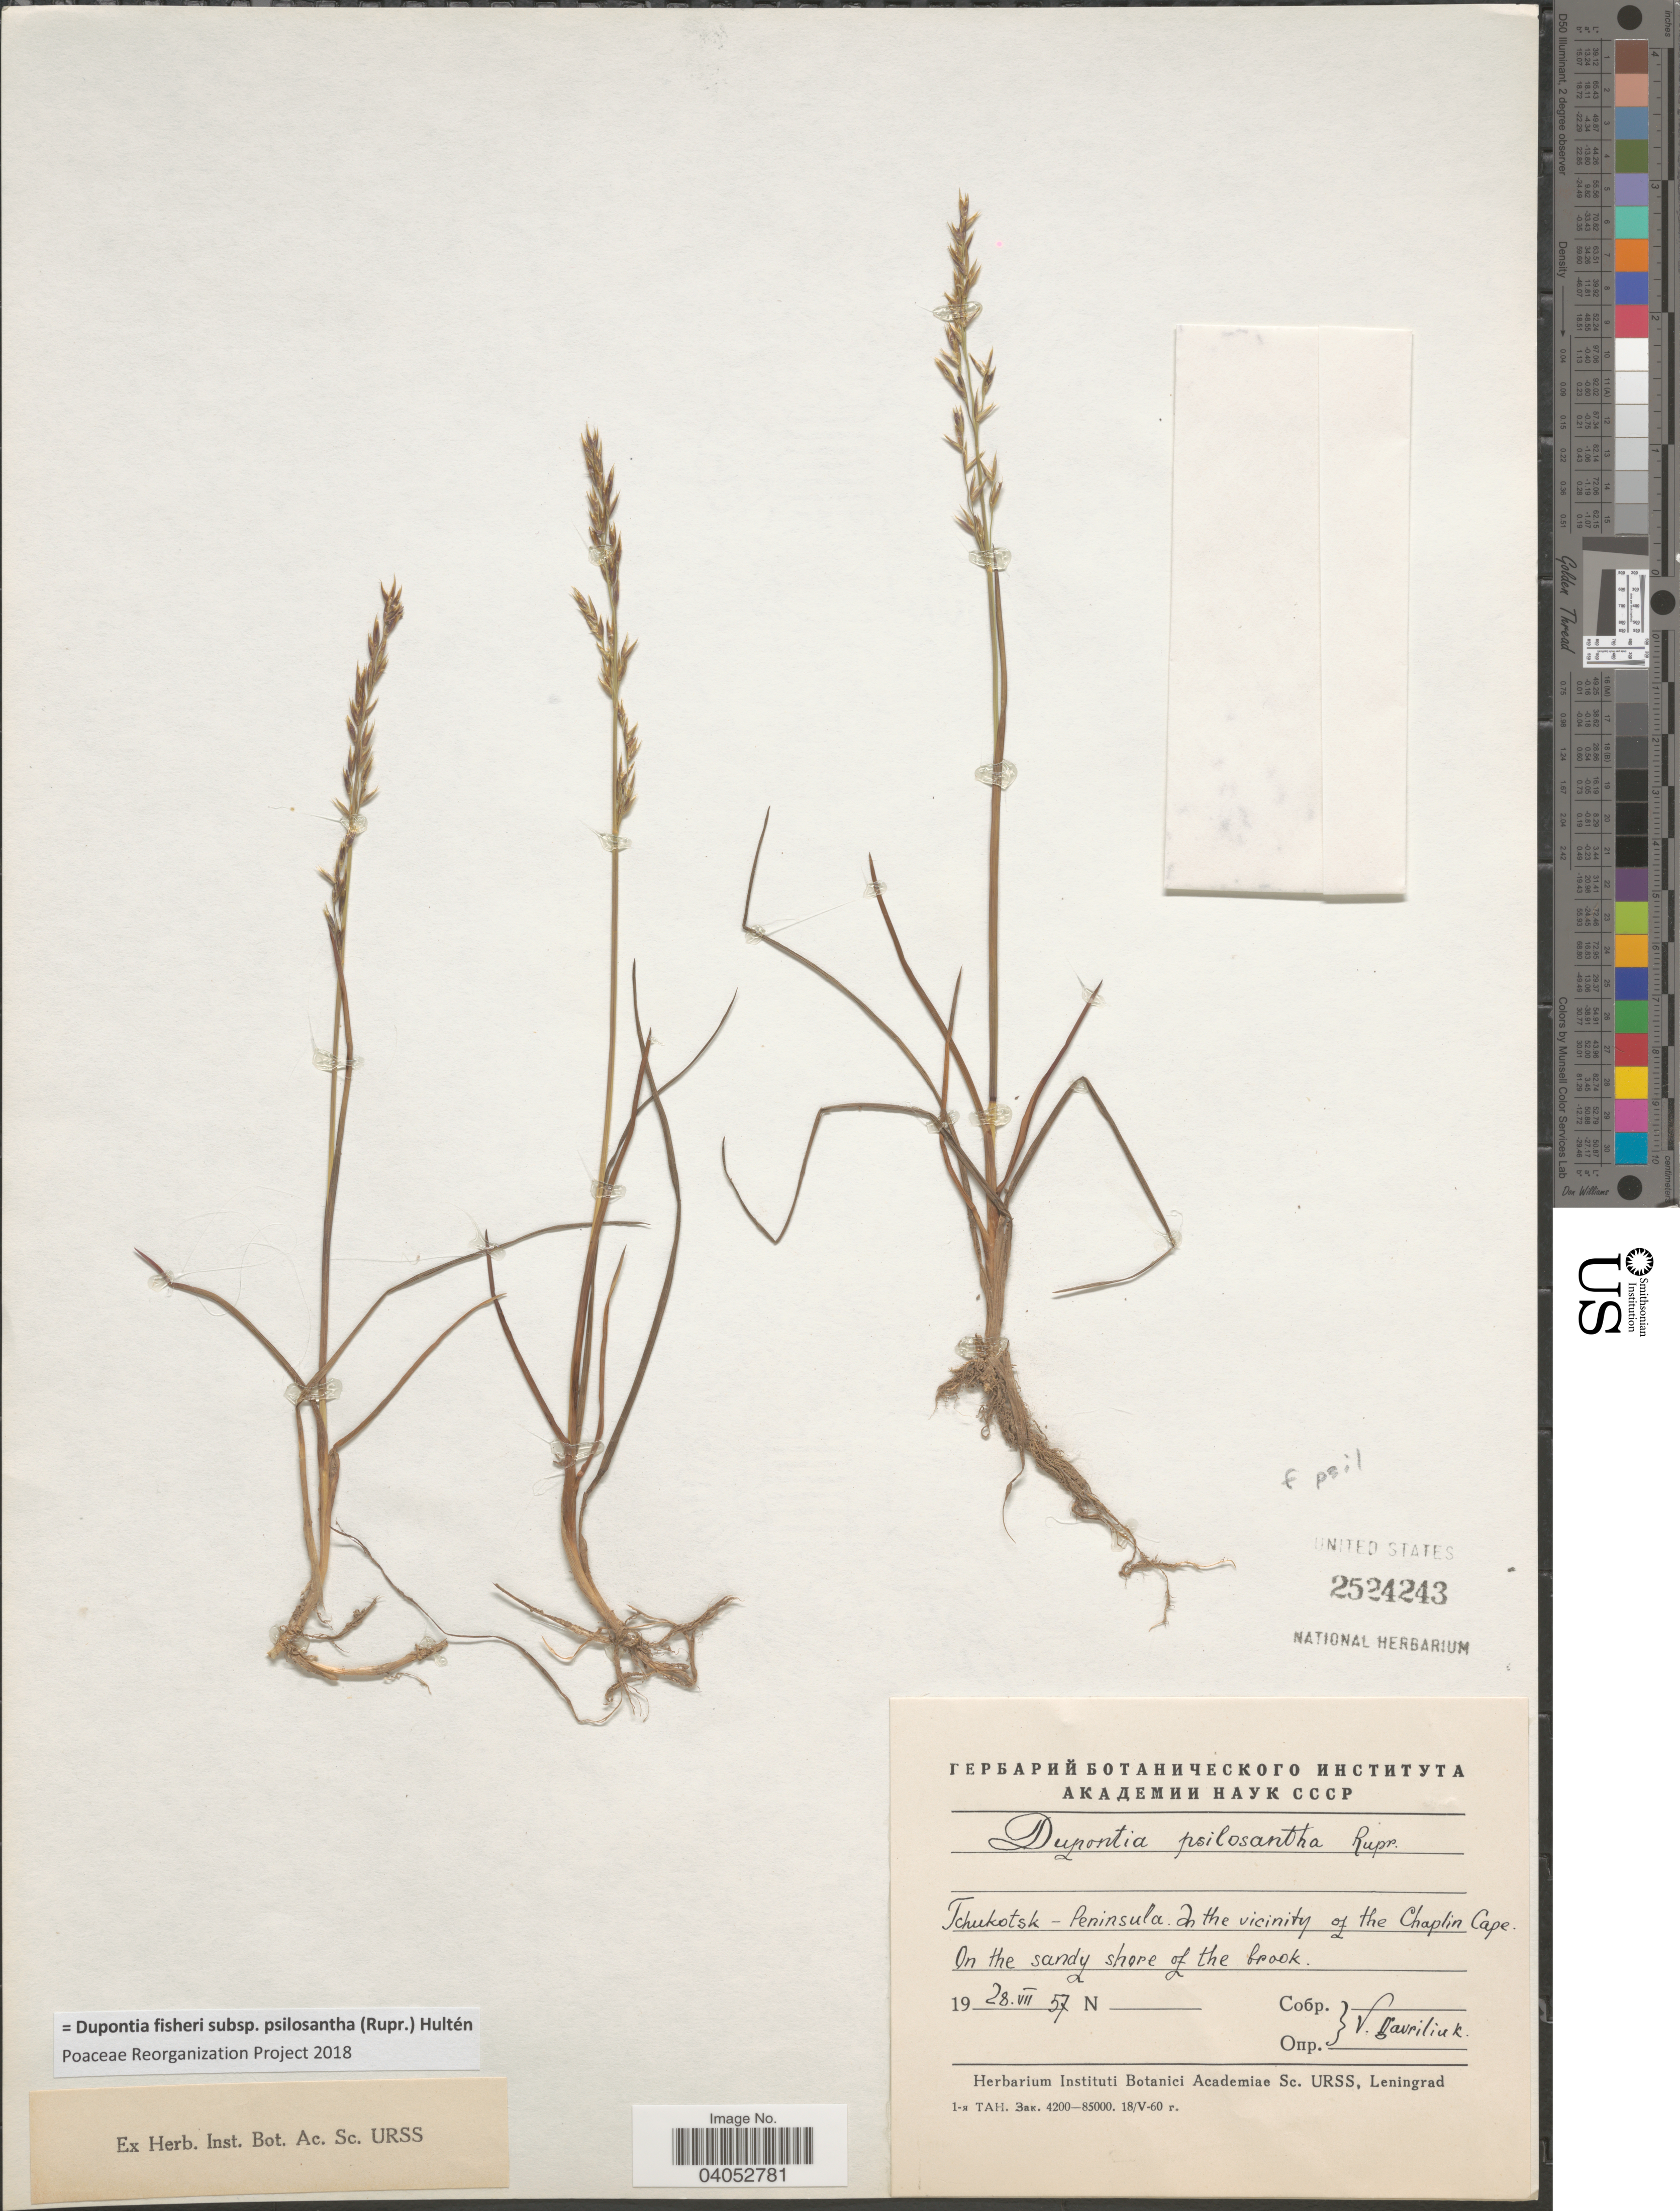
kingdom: Plantae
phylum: Tracheophyta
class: Liliopsida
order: Poales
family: Poaceae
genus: Dupontia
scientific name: Dupontia fisheri subsp. psilosantha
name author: (Rupr.) Hultén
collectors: V. Gavriliuk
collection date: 1957-07-28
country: Russian Federation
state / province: Chukotka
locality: Tchukotsk - Peninsula. In the vicinity of the Chaplin Cape.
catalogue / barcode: US 2524243